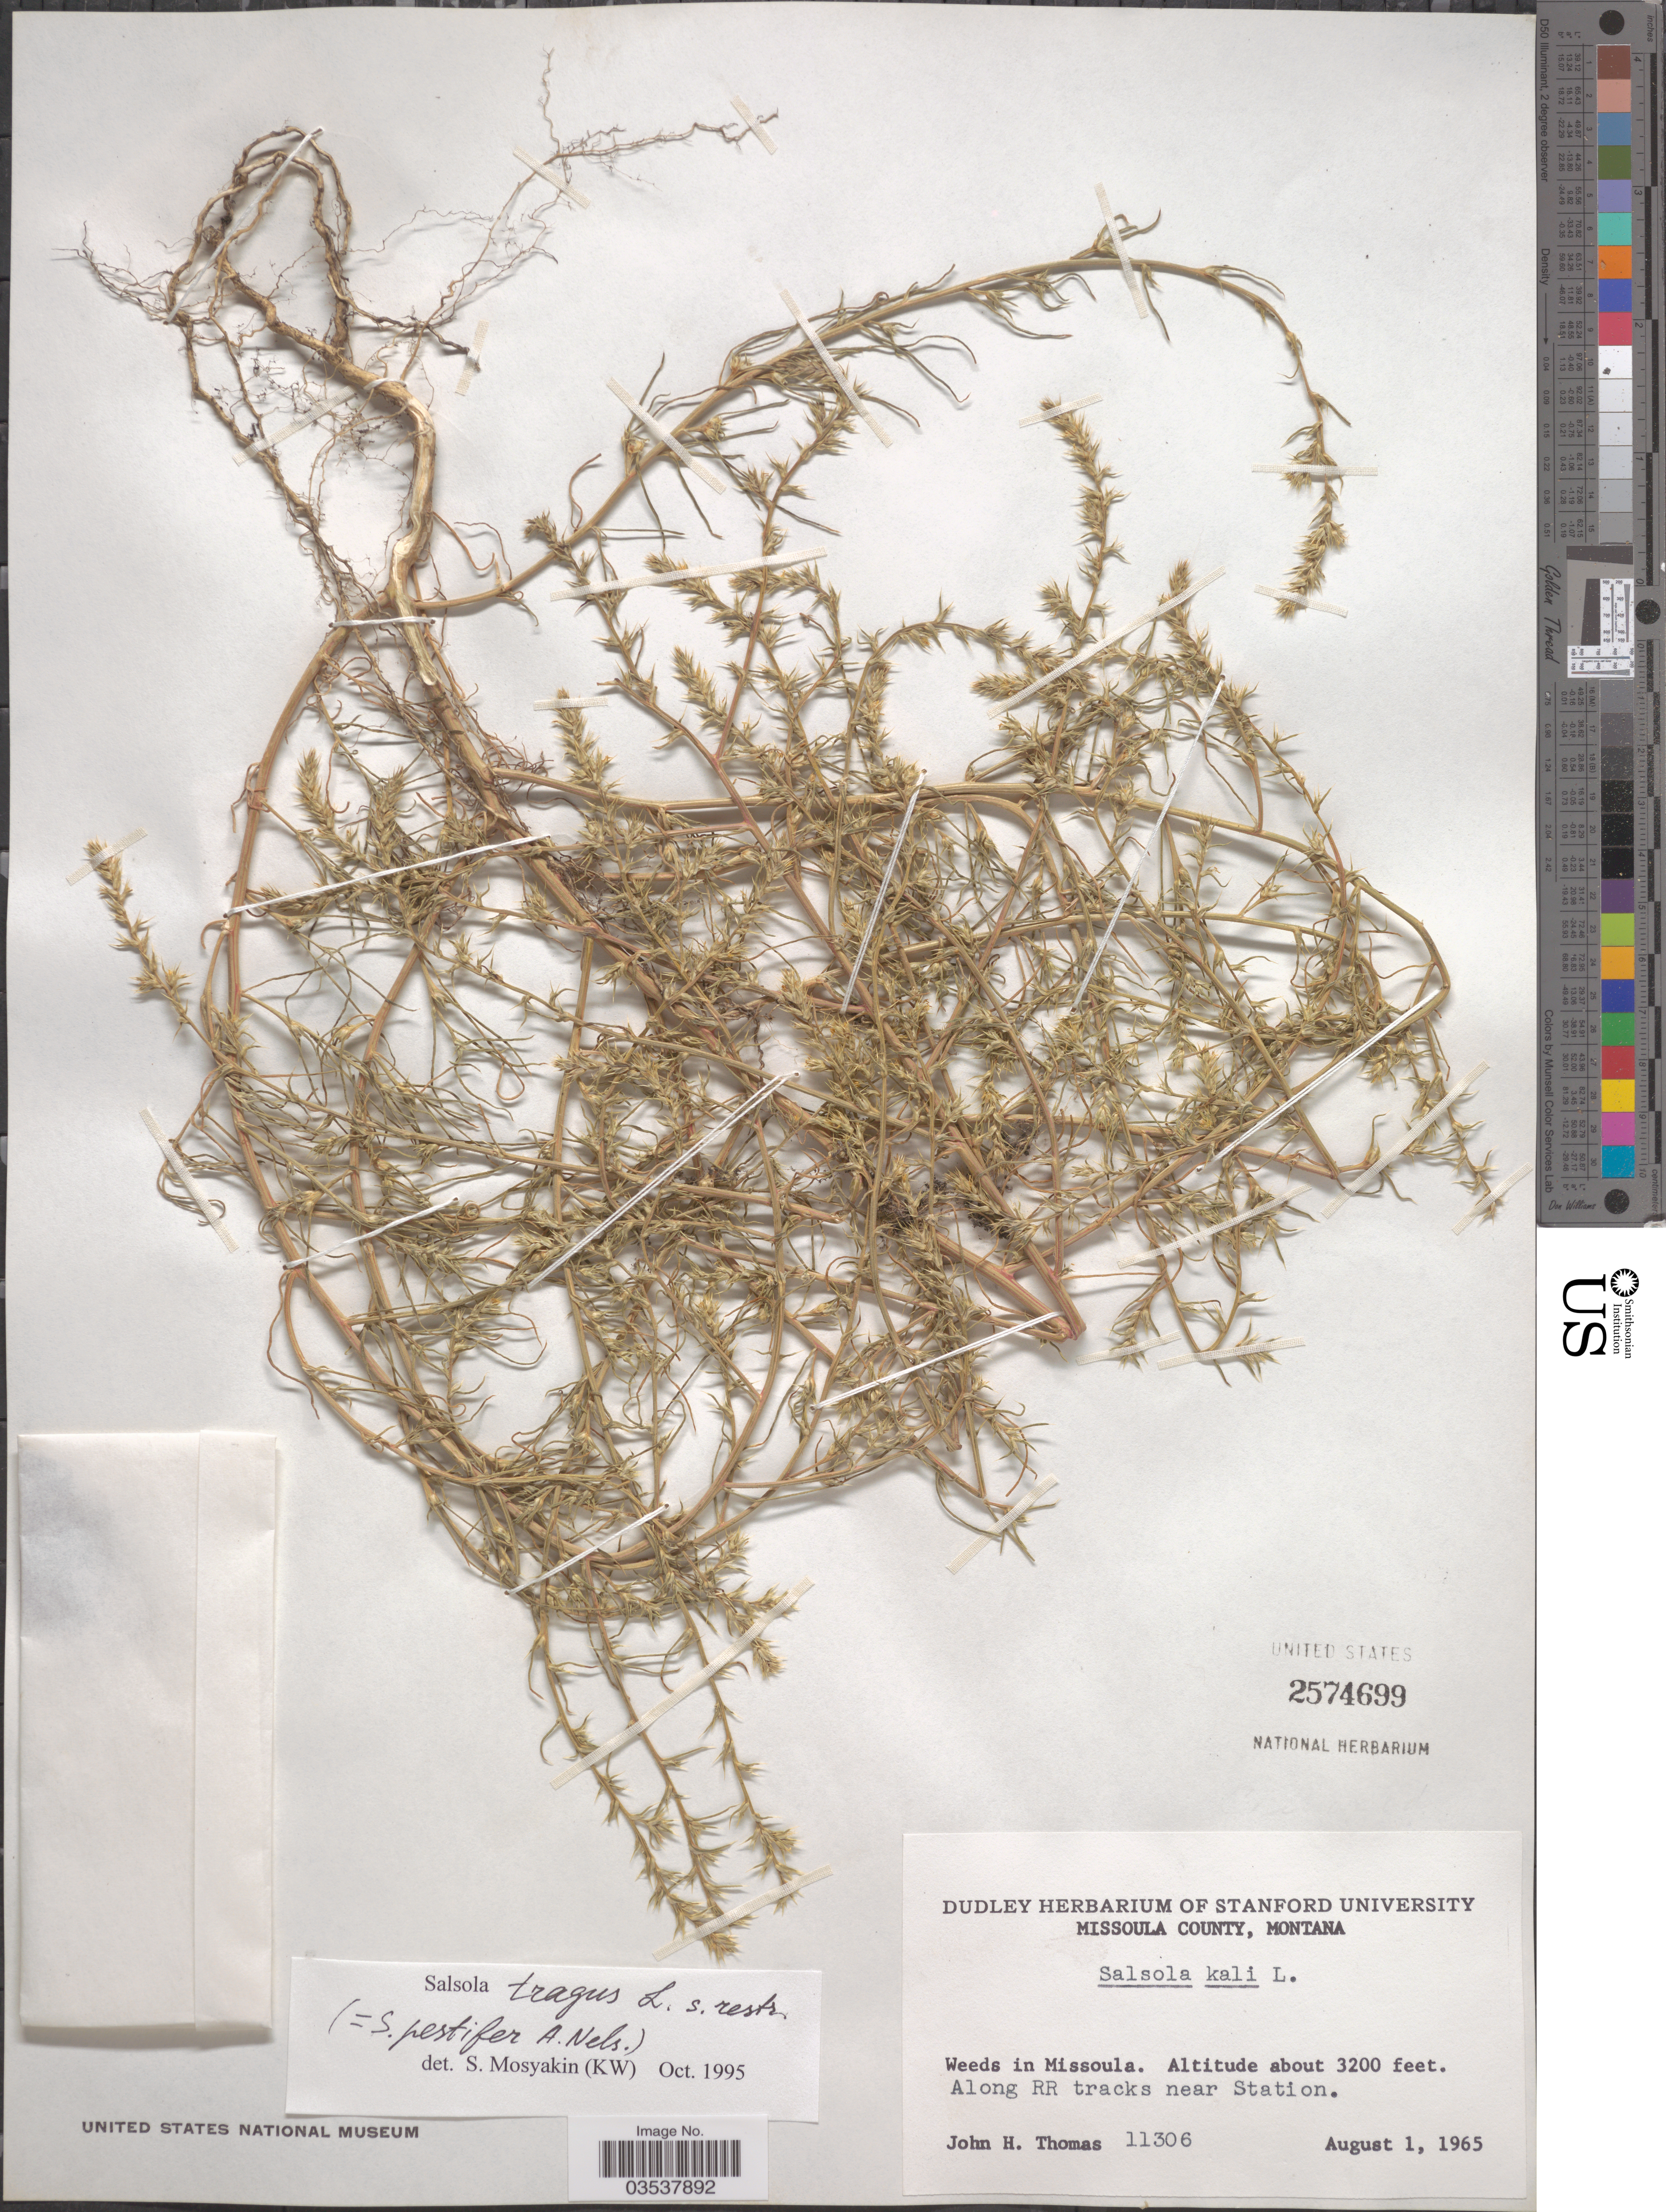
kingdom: Plantae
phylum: Tracheophyta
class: Magnoliopsida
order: Caryophyllales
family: Amaranthaceae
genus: Salsola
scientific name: Salsola tragus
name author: L.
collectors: J. H. Thomas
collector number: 11306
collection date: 1965-08-01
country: United States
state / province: Montana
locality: Missoula County. Along RR tracks near Station.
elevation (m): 975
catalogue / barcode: US 2574699